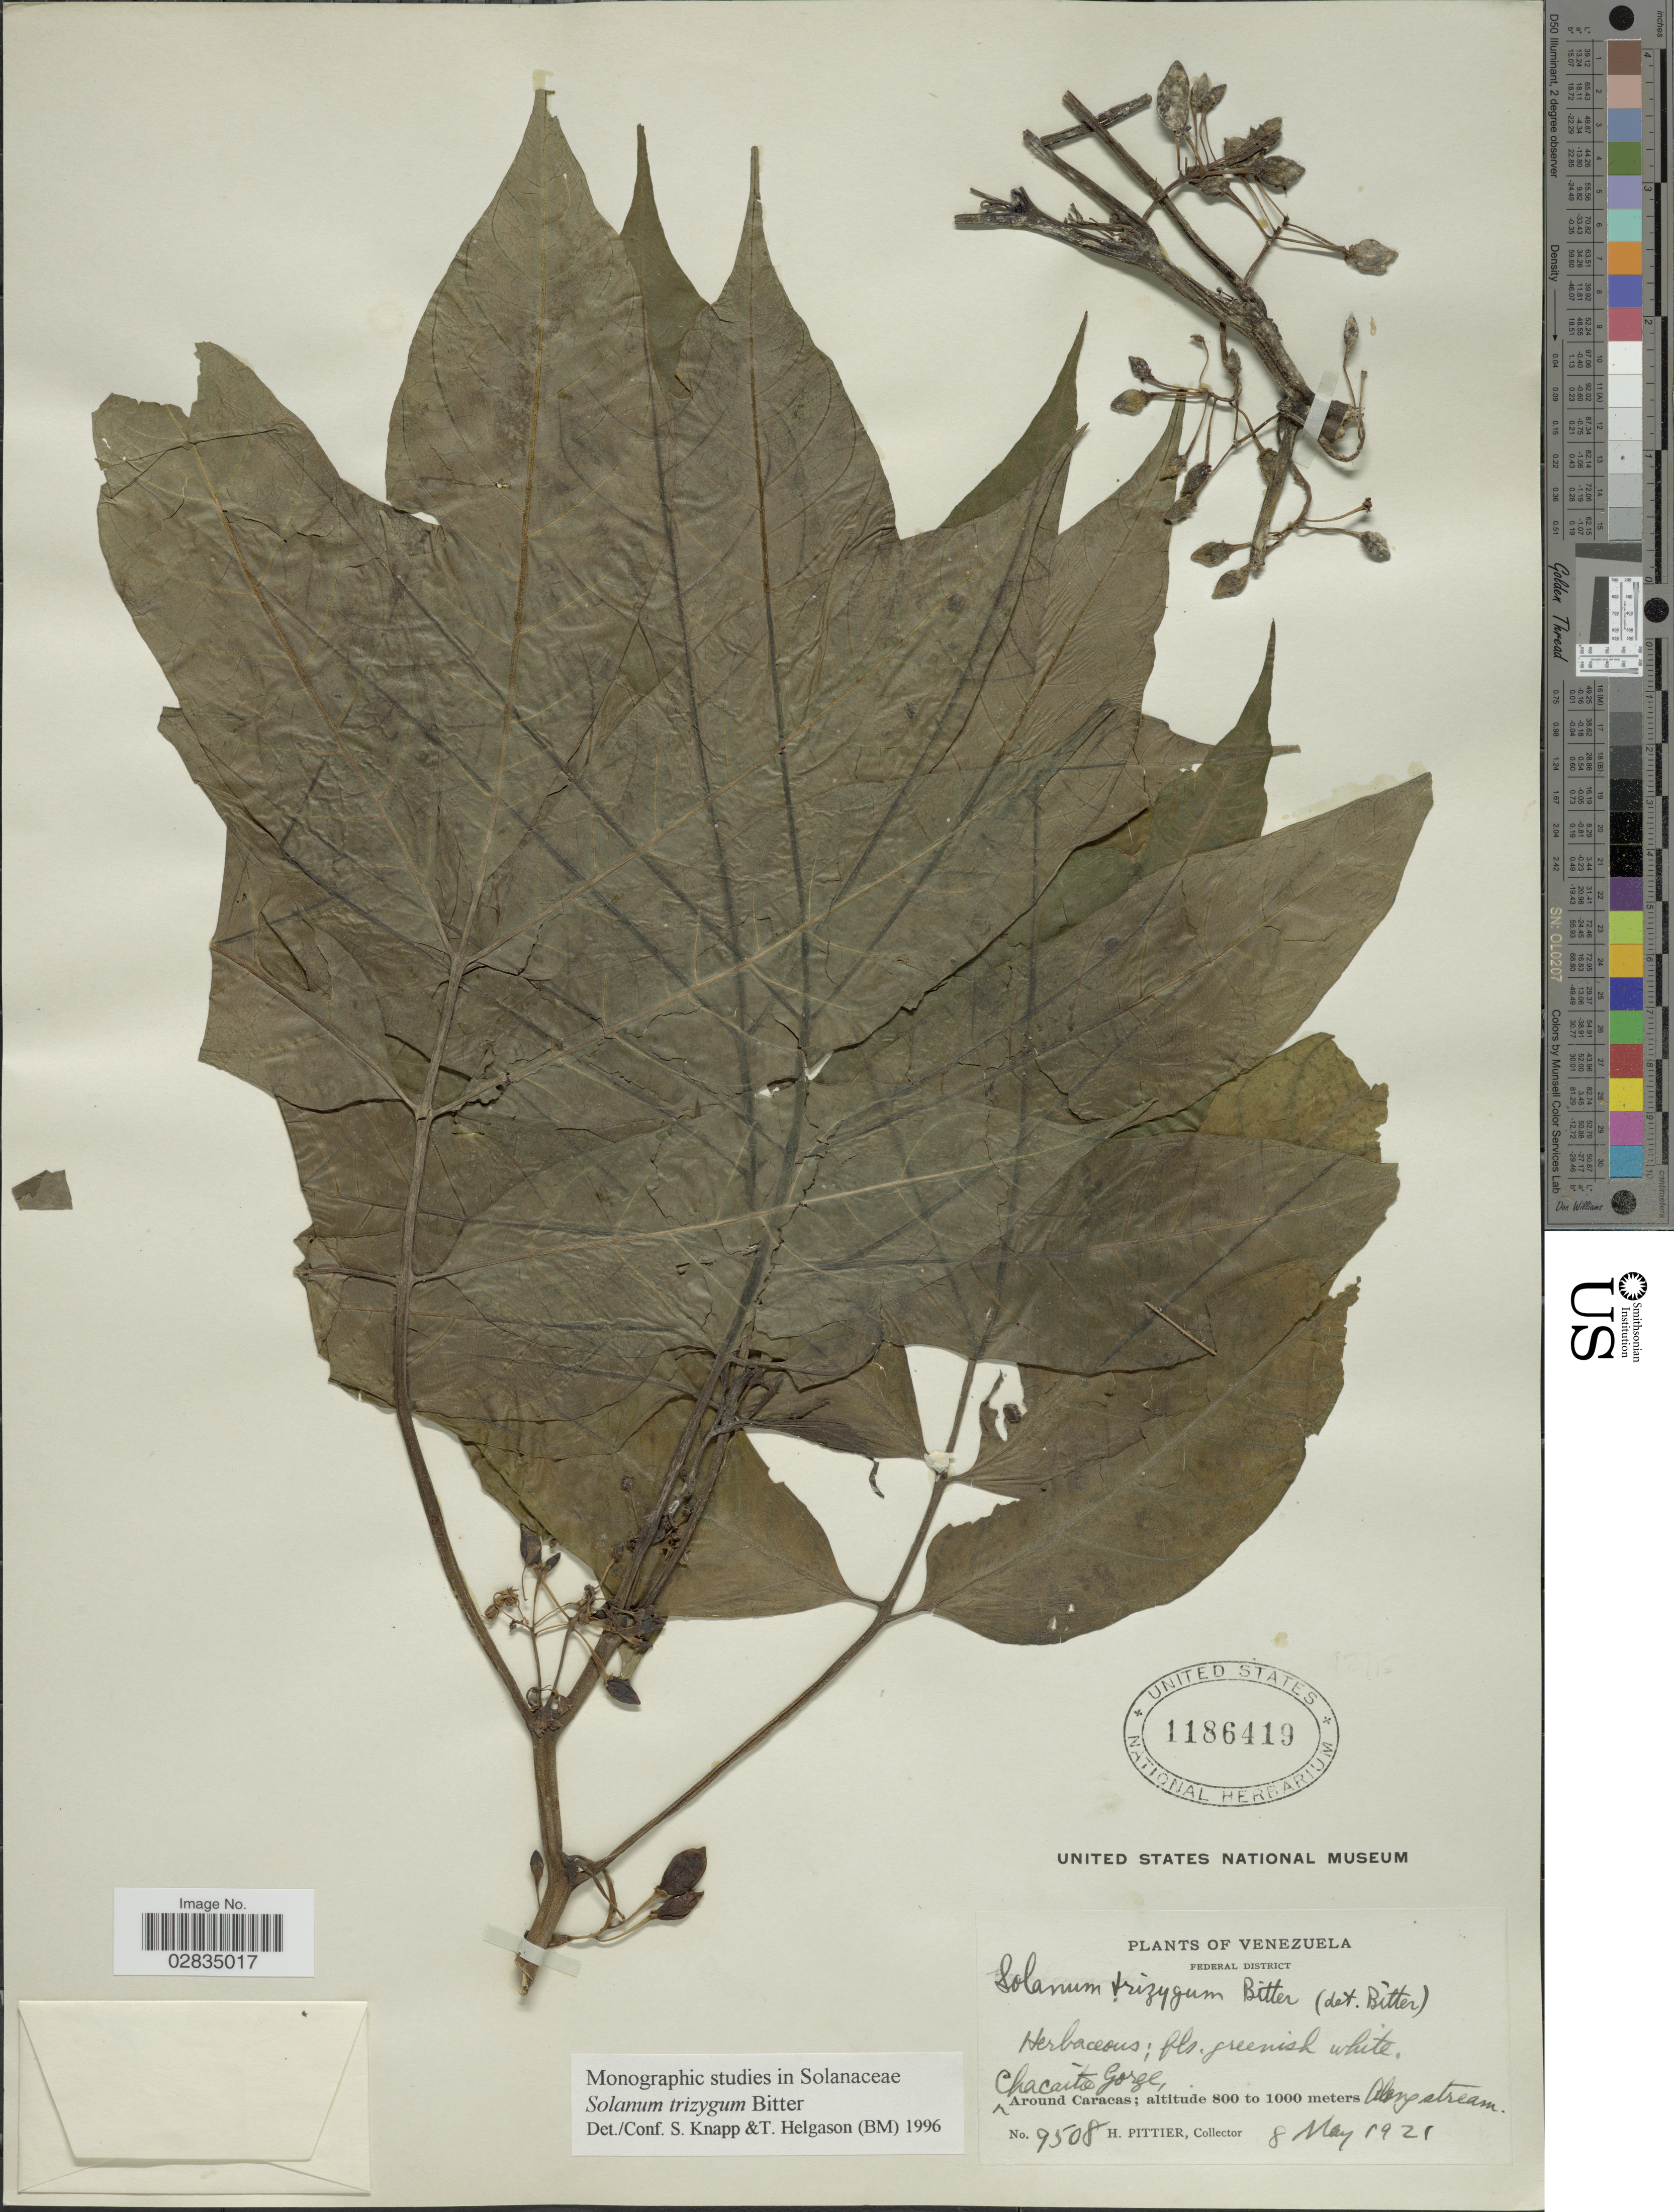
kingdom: Plantae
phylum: Tracheophyta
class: Magnoliopsida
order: Solanales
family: Solanaceae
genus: Solanum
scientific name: Solanum trizygum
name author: Bitter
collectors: H. F. Pittier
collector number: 9508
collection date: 1921-05-08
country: Venezuela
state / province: Distrito Federal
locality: Chacaíto Gorge, around Caracas. Federal District.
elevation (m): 800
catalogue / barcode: US 1186419